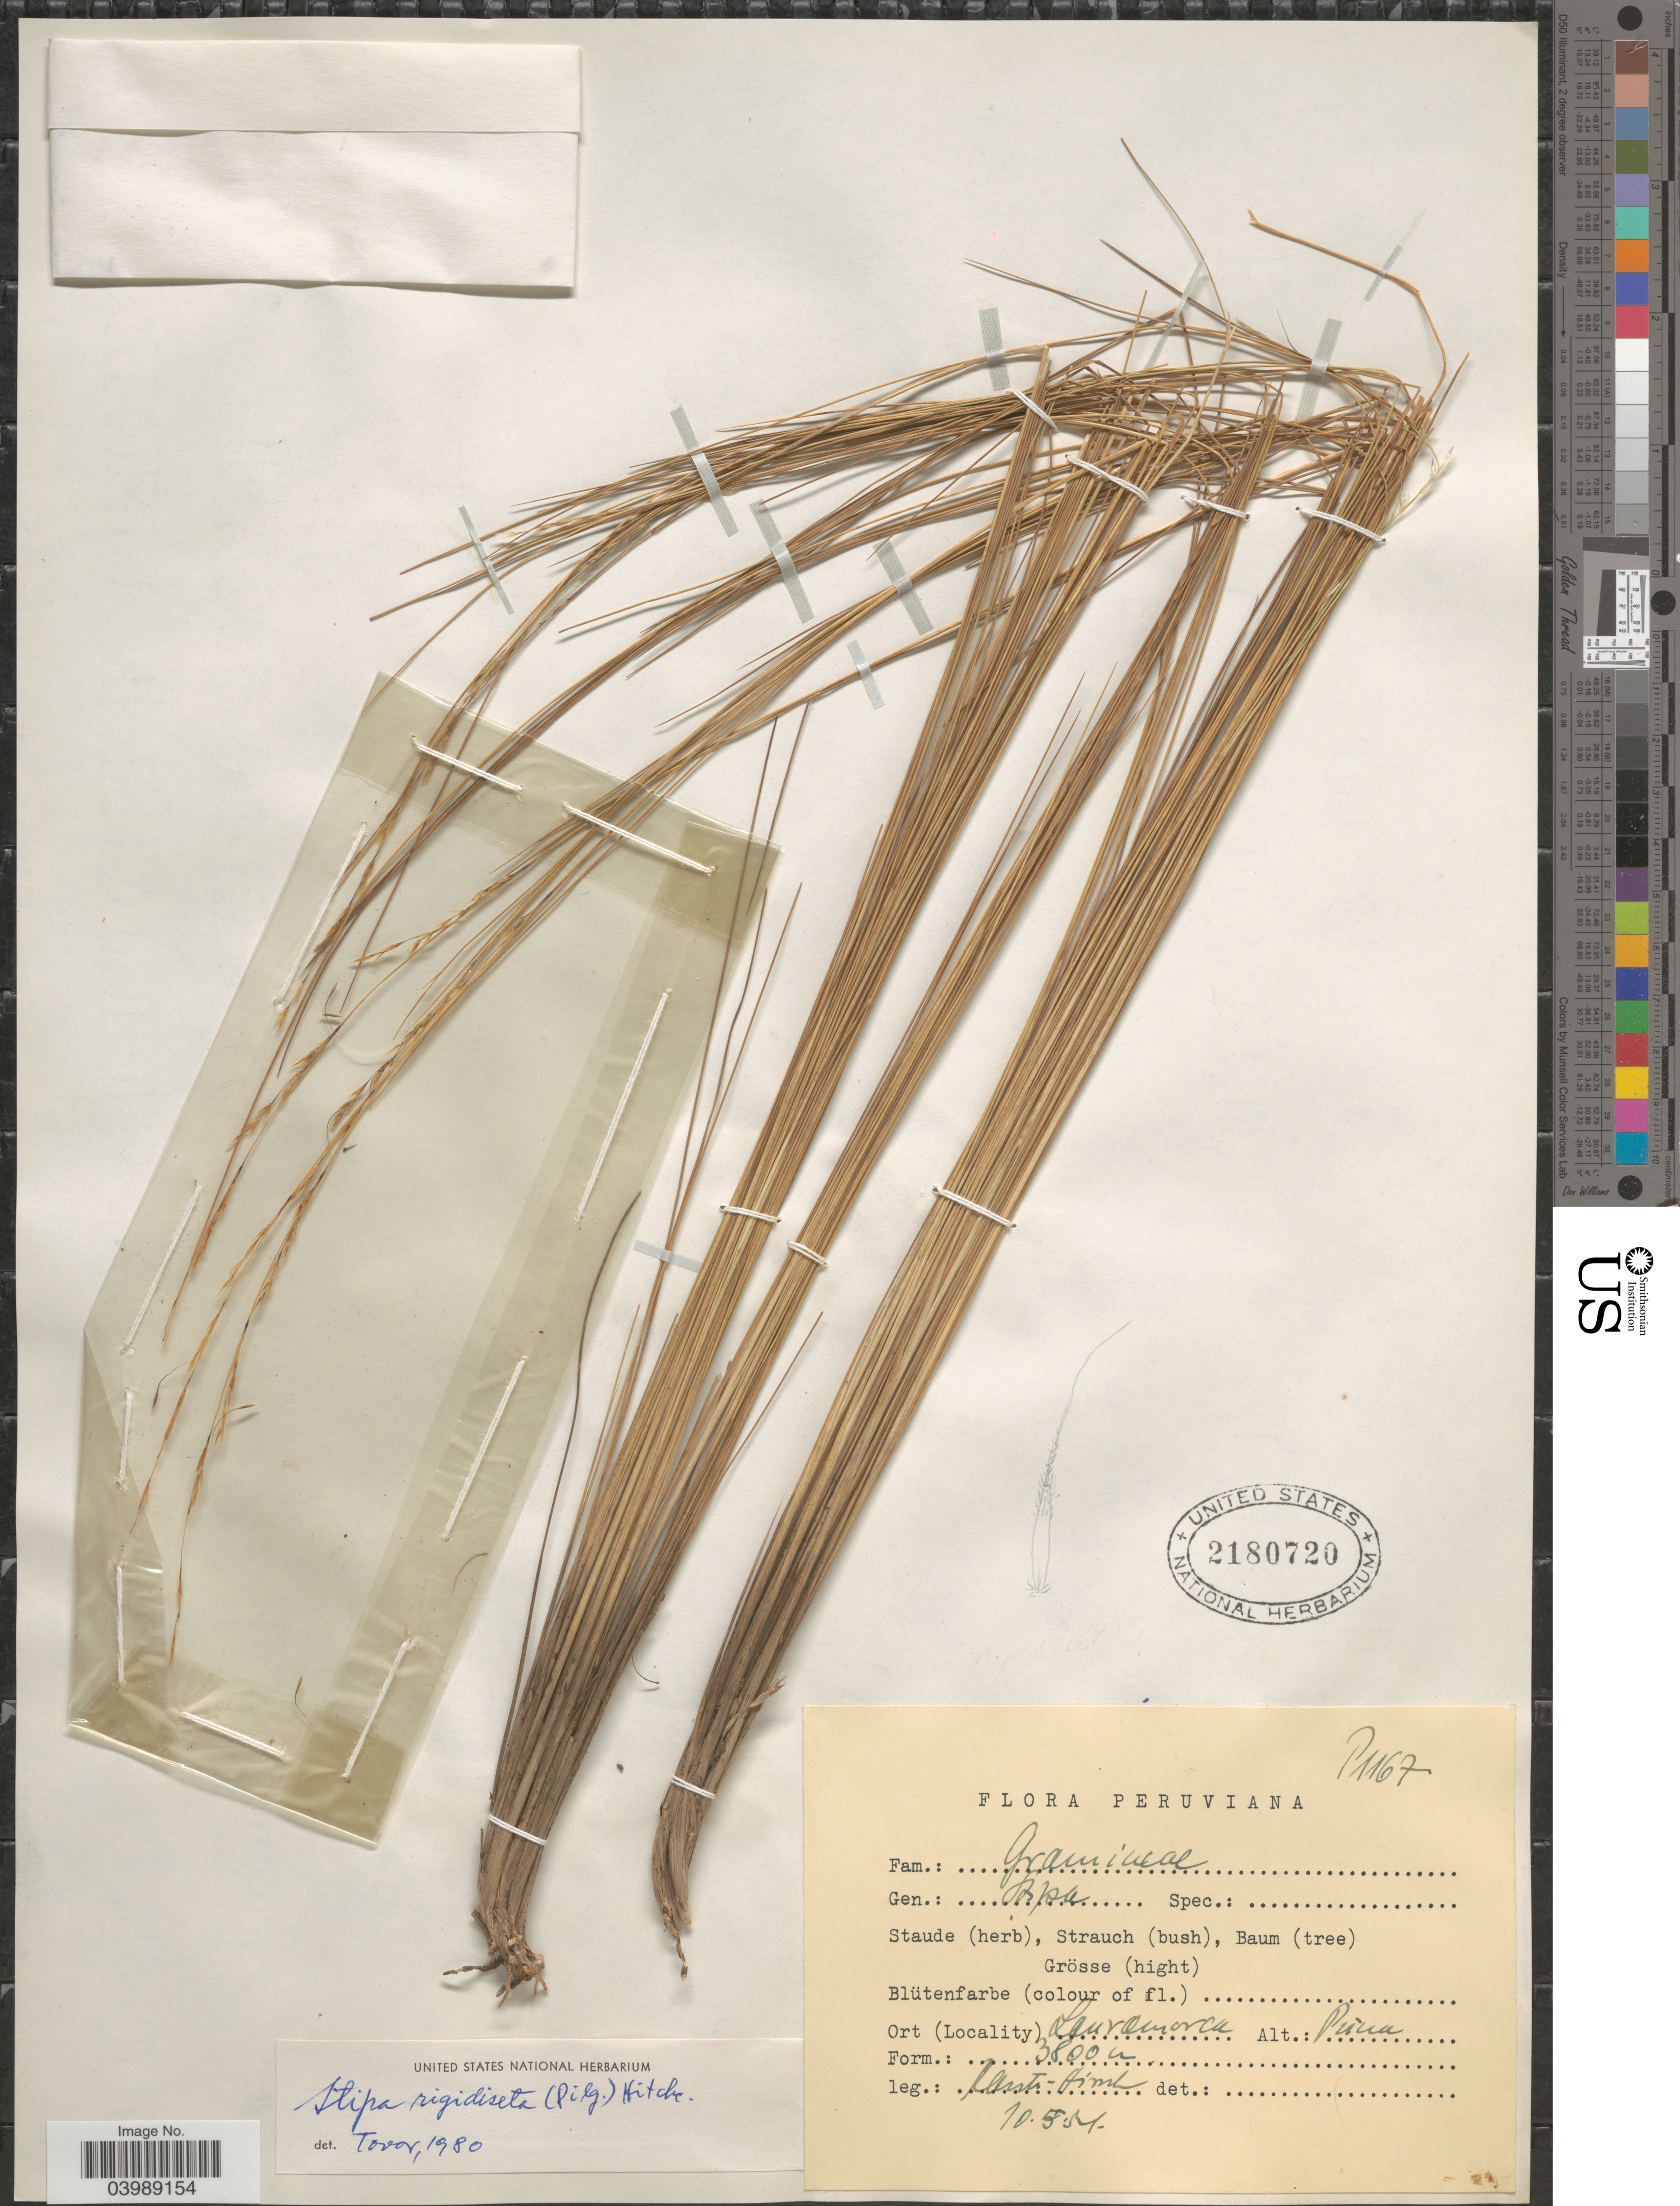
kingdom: Plantae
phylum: Tracheophyta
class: Liliopsida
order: Poales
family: Poaceae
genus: Anatherostipa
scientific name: Anatherostipa rigidiseta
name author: (Pilg.) Peñailillo B.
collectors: W. Rauh & G. Hirsch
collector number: P1167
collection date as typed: Transcribed d/m/y: 10/5/54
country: Peru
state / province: Puno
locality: Lauramarca.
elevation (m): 3800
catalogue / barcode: US 2180720